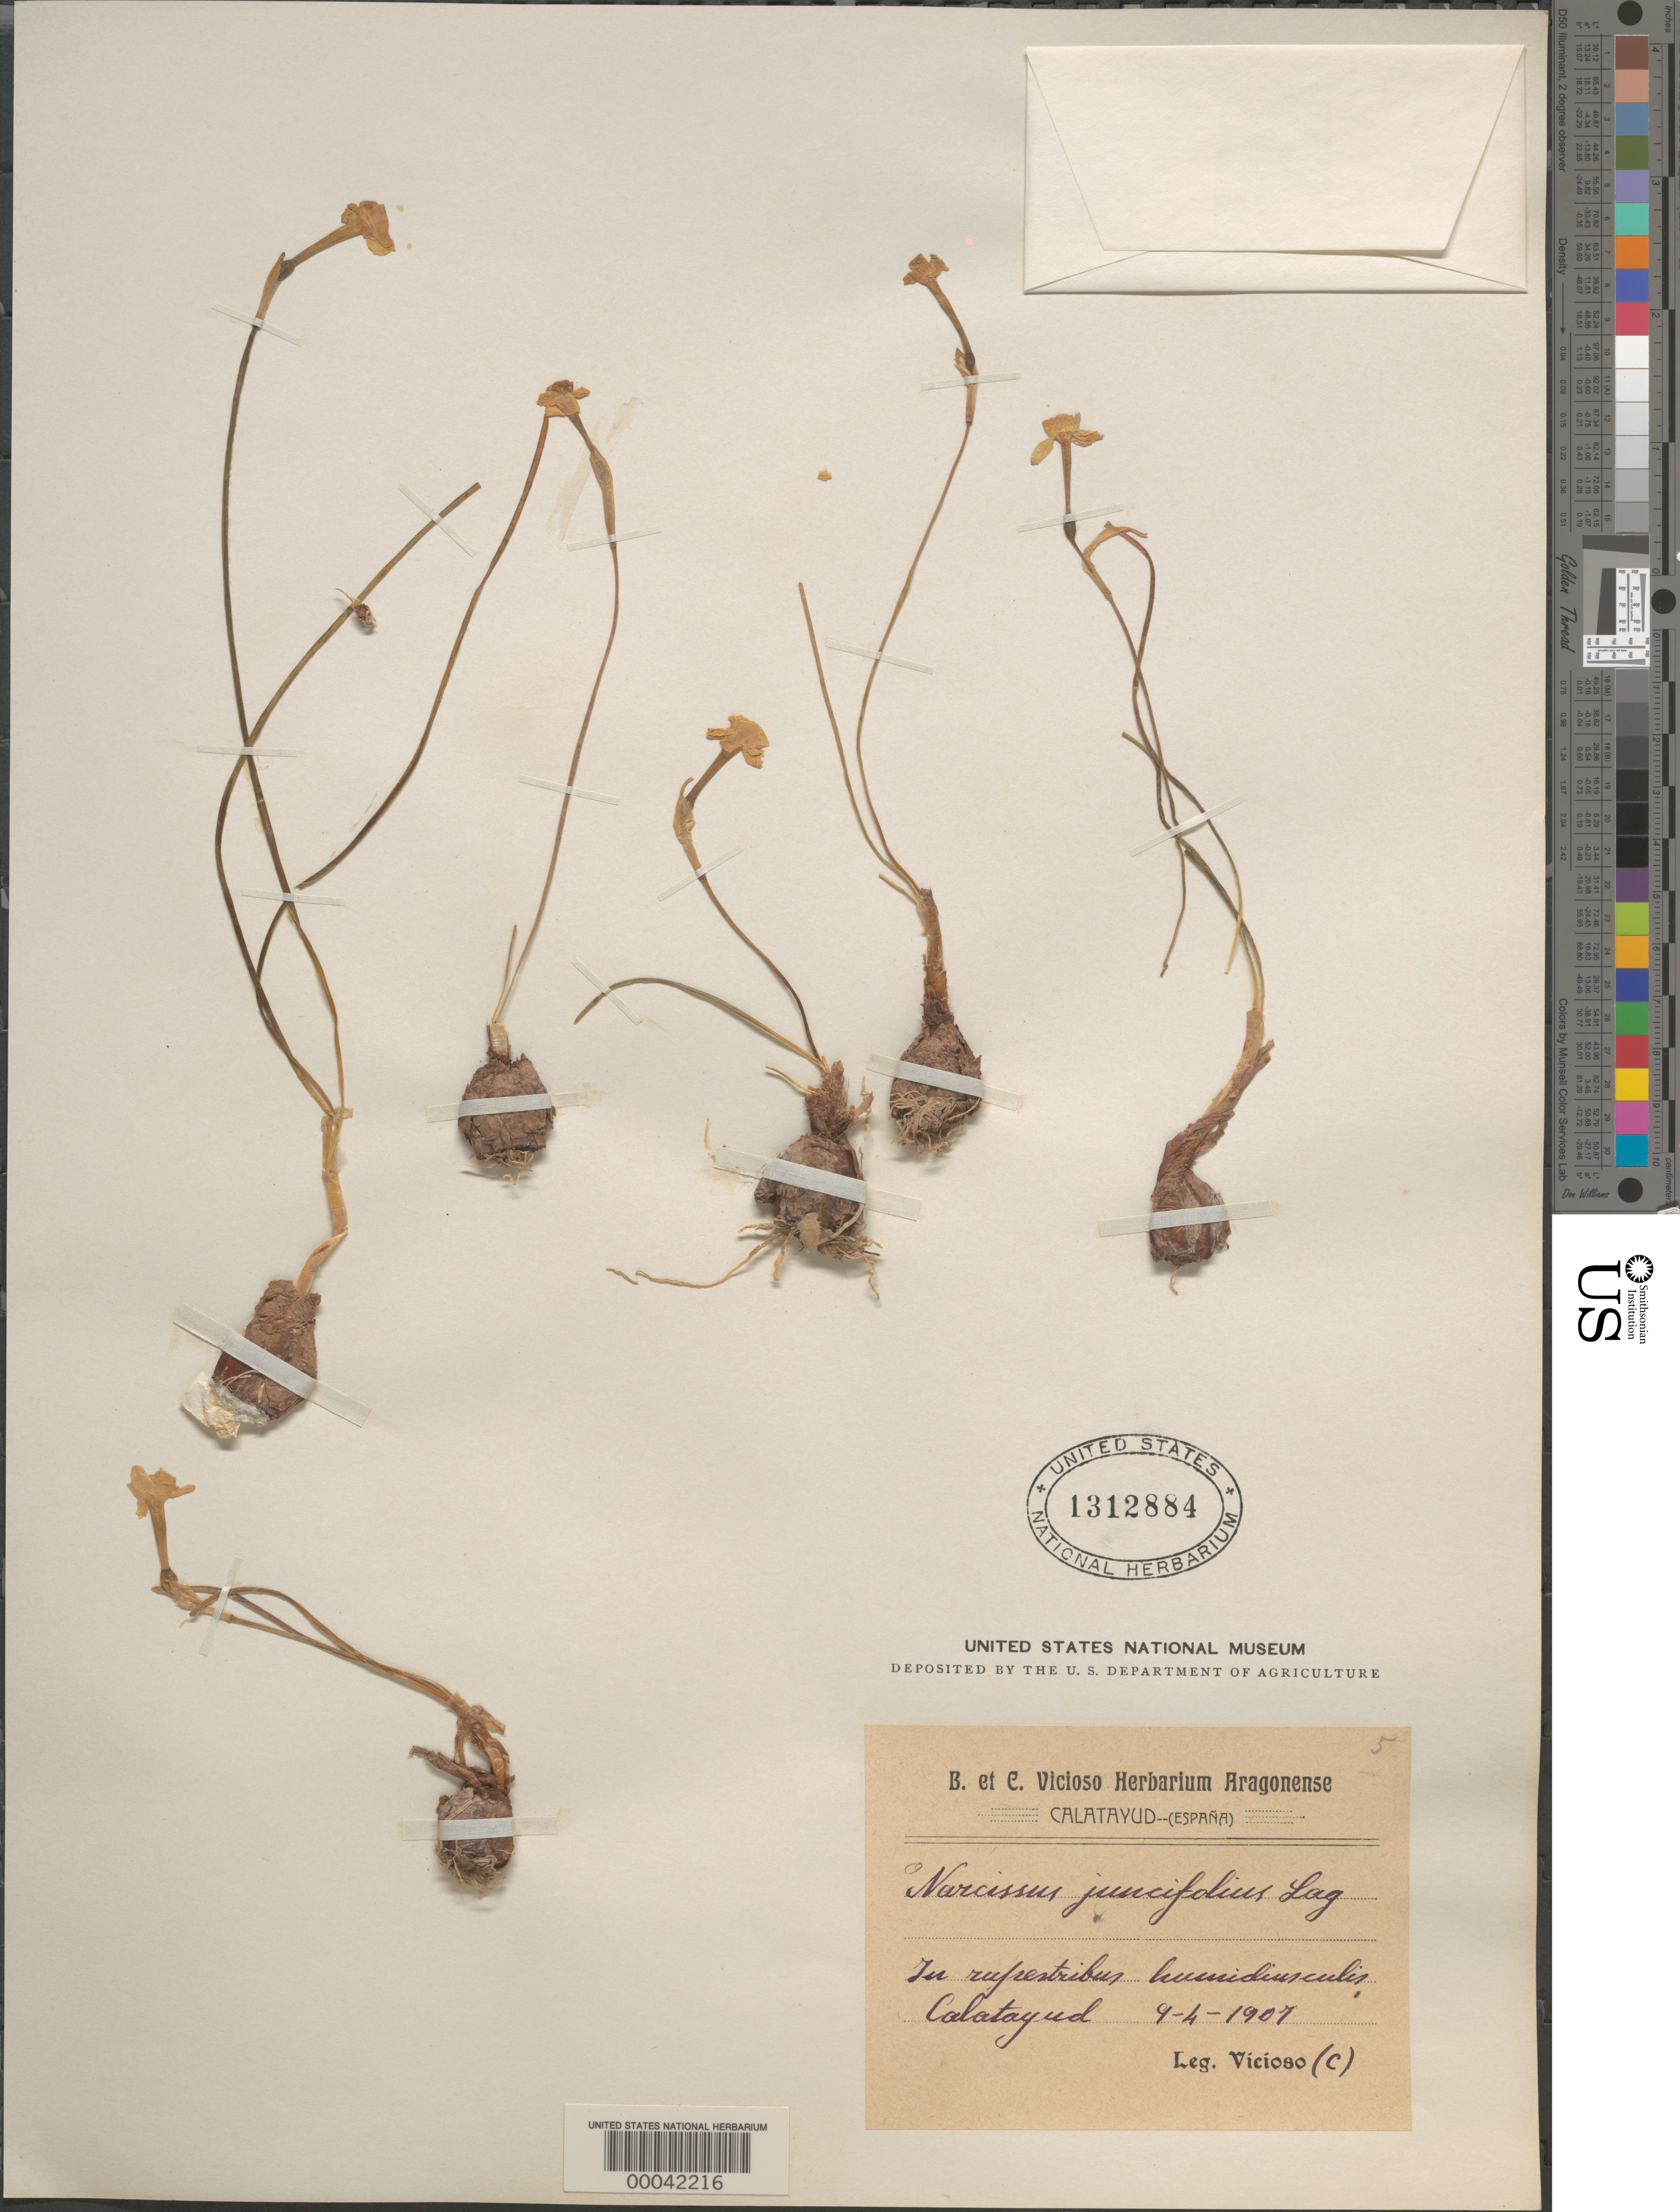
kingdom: Plantae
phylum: Tracheophyta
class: Liliopsida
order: Asparagales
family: Amaryllidaceae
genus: Narcissus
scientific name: Narcissus juncifolius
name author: Salisb.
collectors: C. Vicioso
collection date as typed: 09 Apr 1909 or 04 Sep 1909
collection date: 1909-04-09 or 1909-09-04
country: Spain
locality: Calatayud, aragon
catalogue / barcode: US 1312884